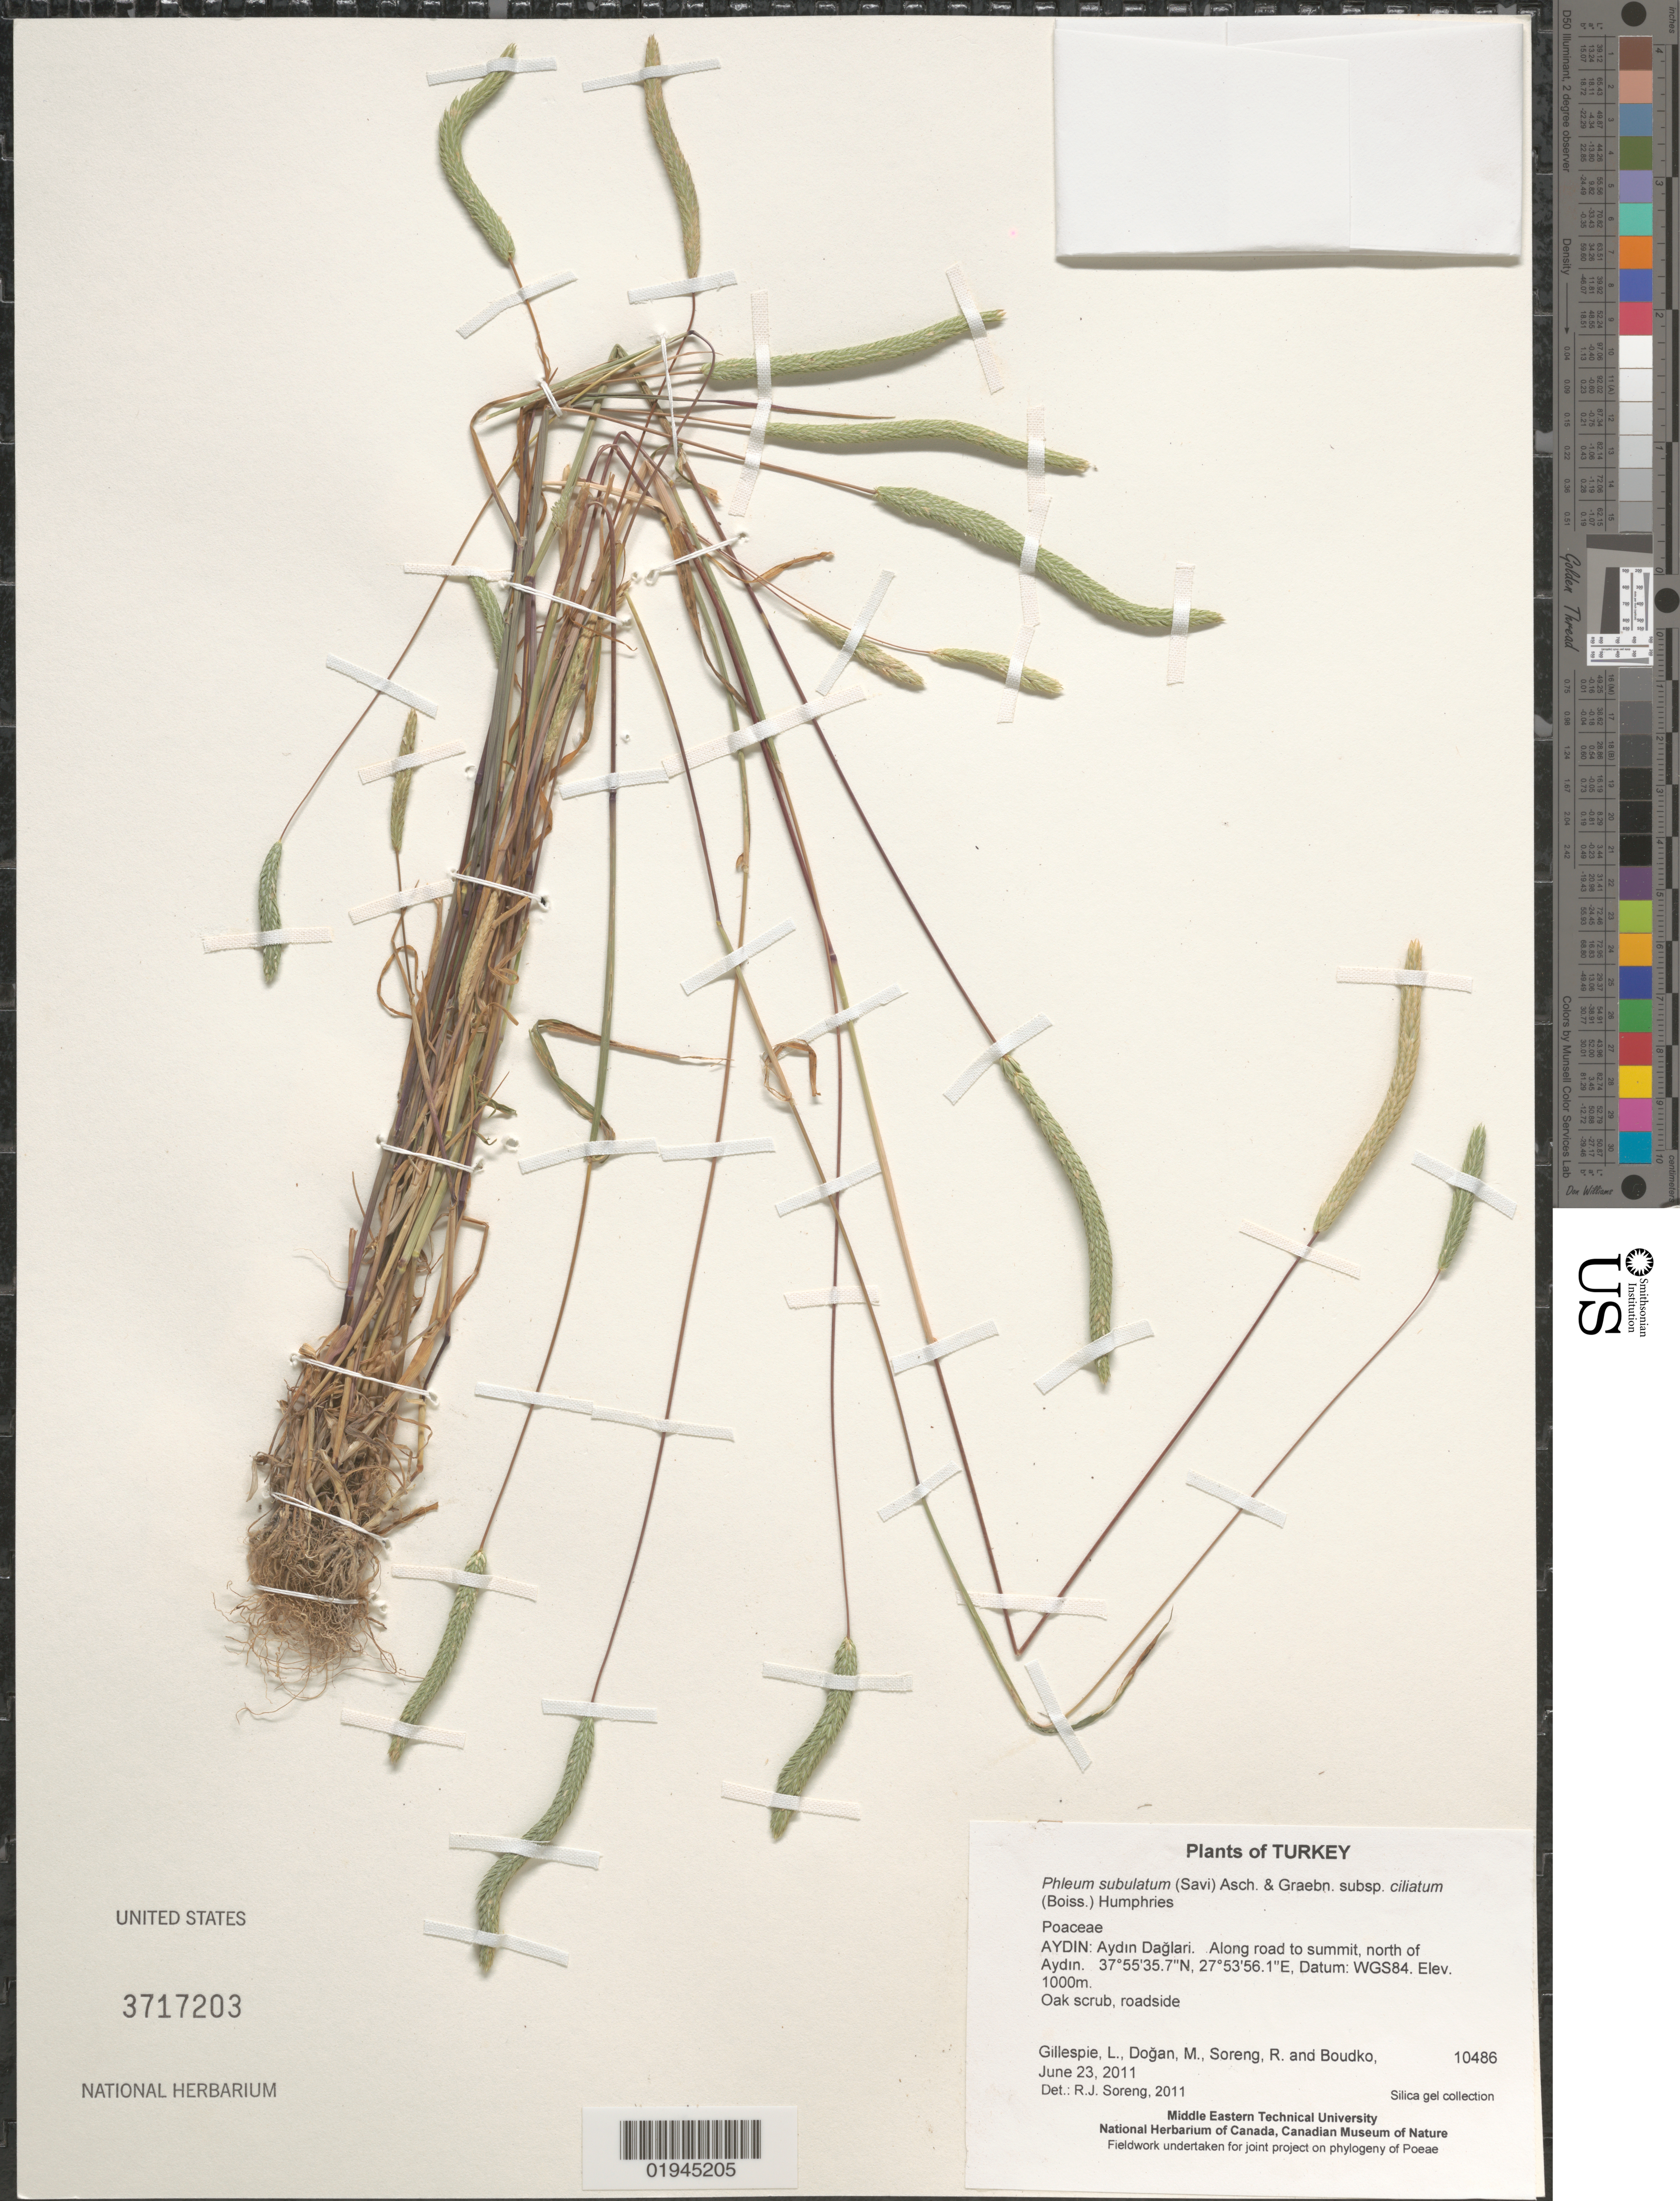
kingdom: Plantae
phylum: Tracheophyta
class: Liliopsida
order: Poales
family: Poaceae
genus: Phleum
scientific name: Phleum subulatum subsp. ciliatum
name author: (Boiss.) Humphries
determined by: Soreng, Robert J., Research Associate (BOT), Smithsonian Institution - National Museum of Natural History (UNITED STATES)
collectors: L. J. Gillespie, M. Doğan, R. J. Soreng & K. Boudko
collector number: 10486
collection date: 2011-06-23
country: Turkey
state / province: Aydin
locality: Aydin Daglari. Along road to summit, north of Aydin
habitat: Oak scrub, roadside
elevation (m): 1000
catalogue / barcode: US 3717203